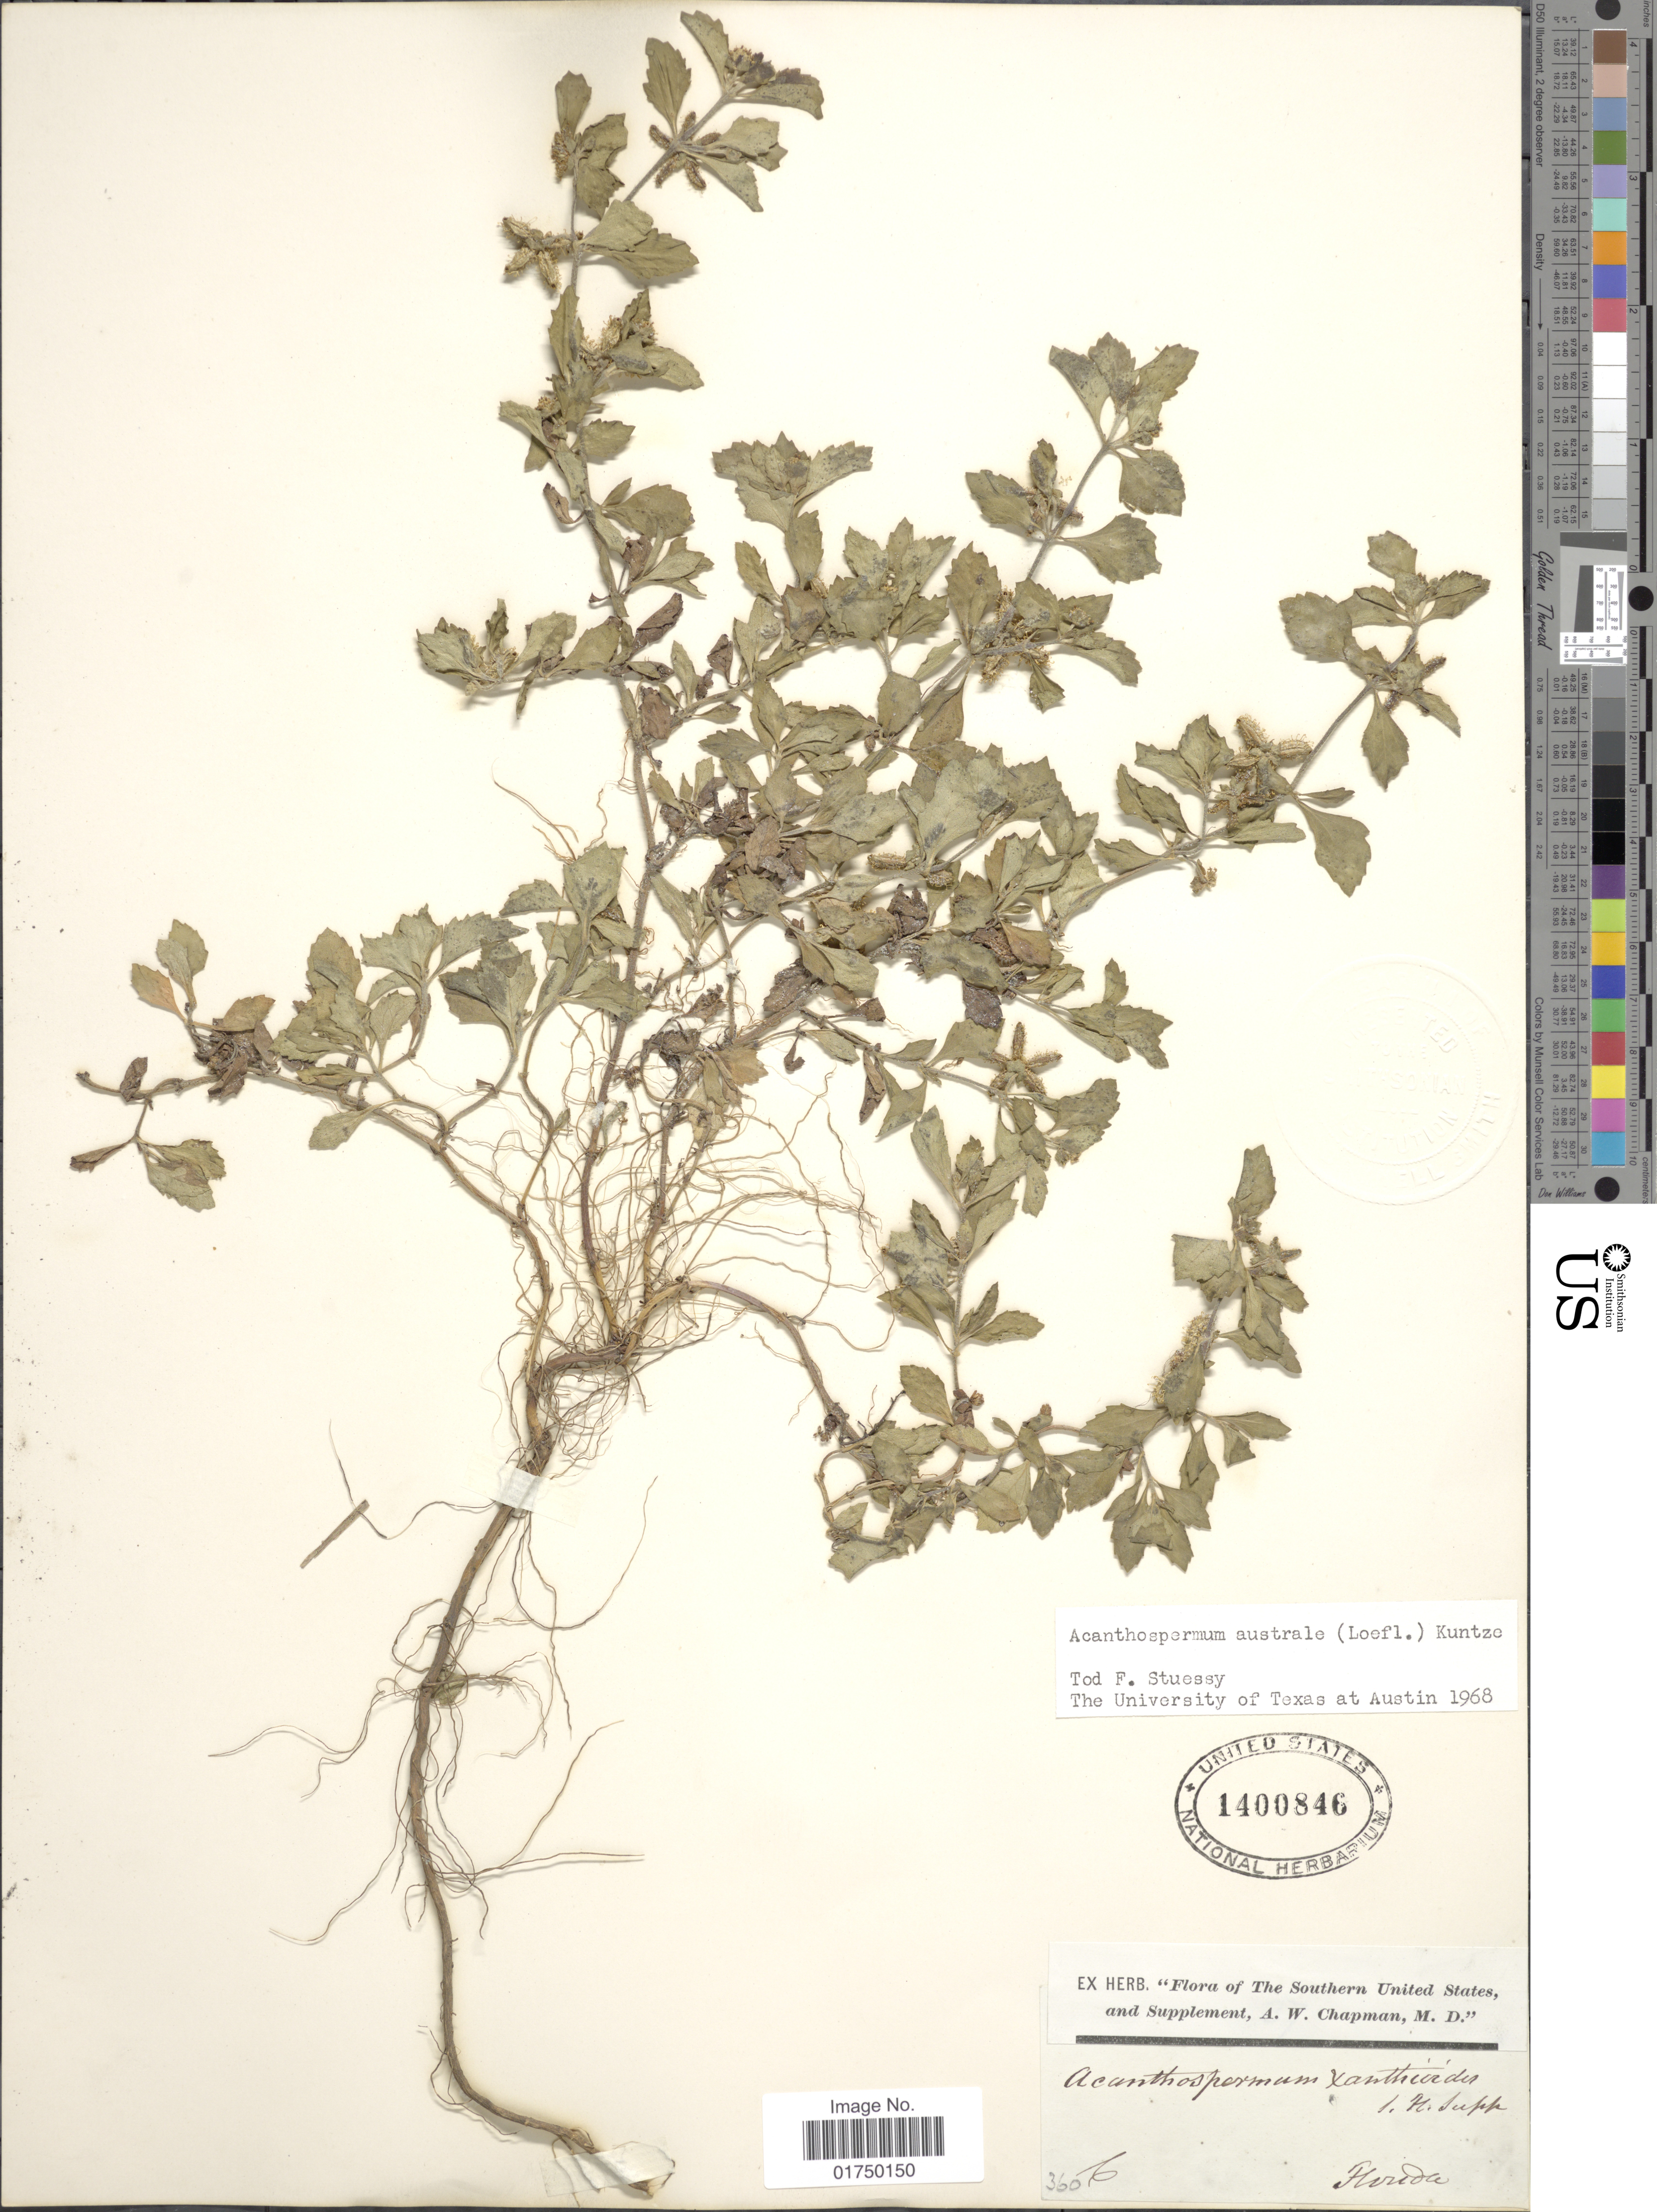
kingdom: Plantae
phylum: Tracheophyta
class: Magnoliopsida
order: Asterales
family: Asteraceae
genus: Acanthospermum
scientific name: Acanthospermum australe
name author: (Loefl.) Kuntze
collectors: A. W. Chapman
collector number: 3656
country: United States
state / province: Florida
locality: Southern United States, and Supplement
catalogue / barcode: US 1400846